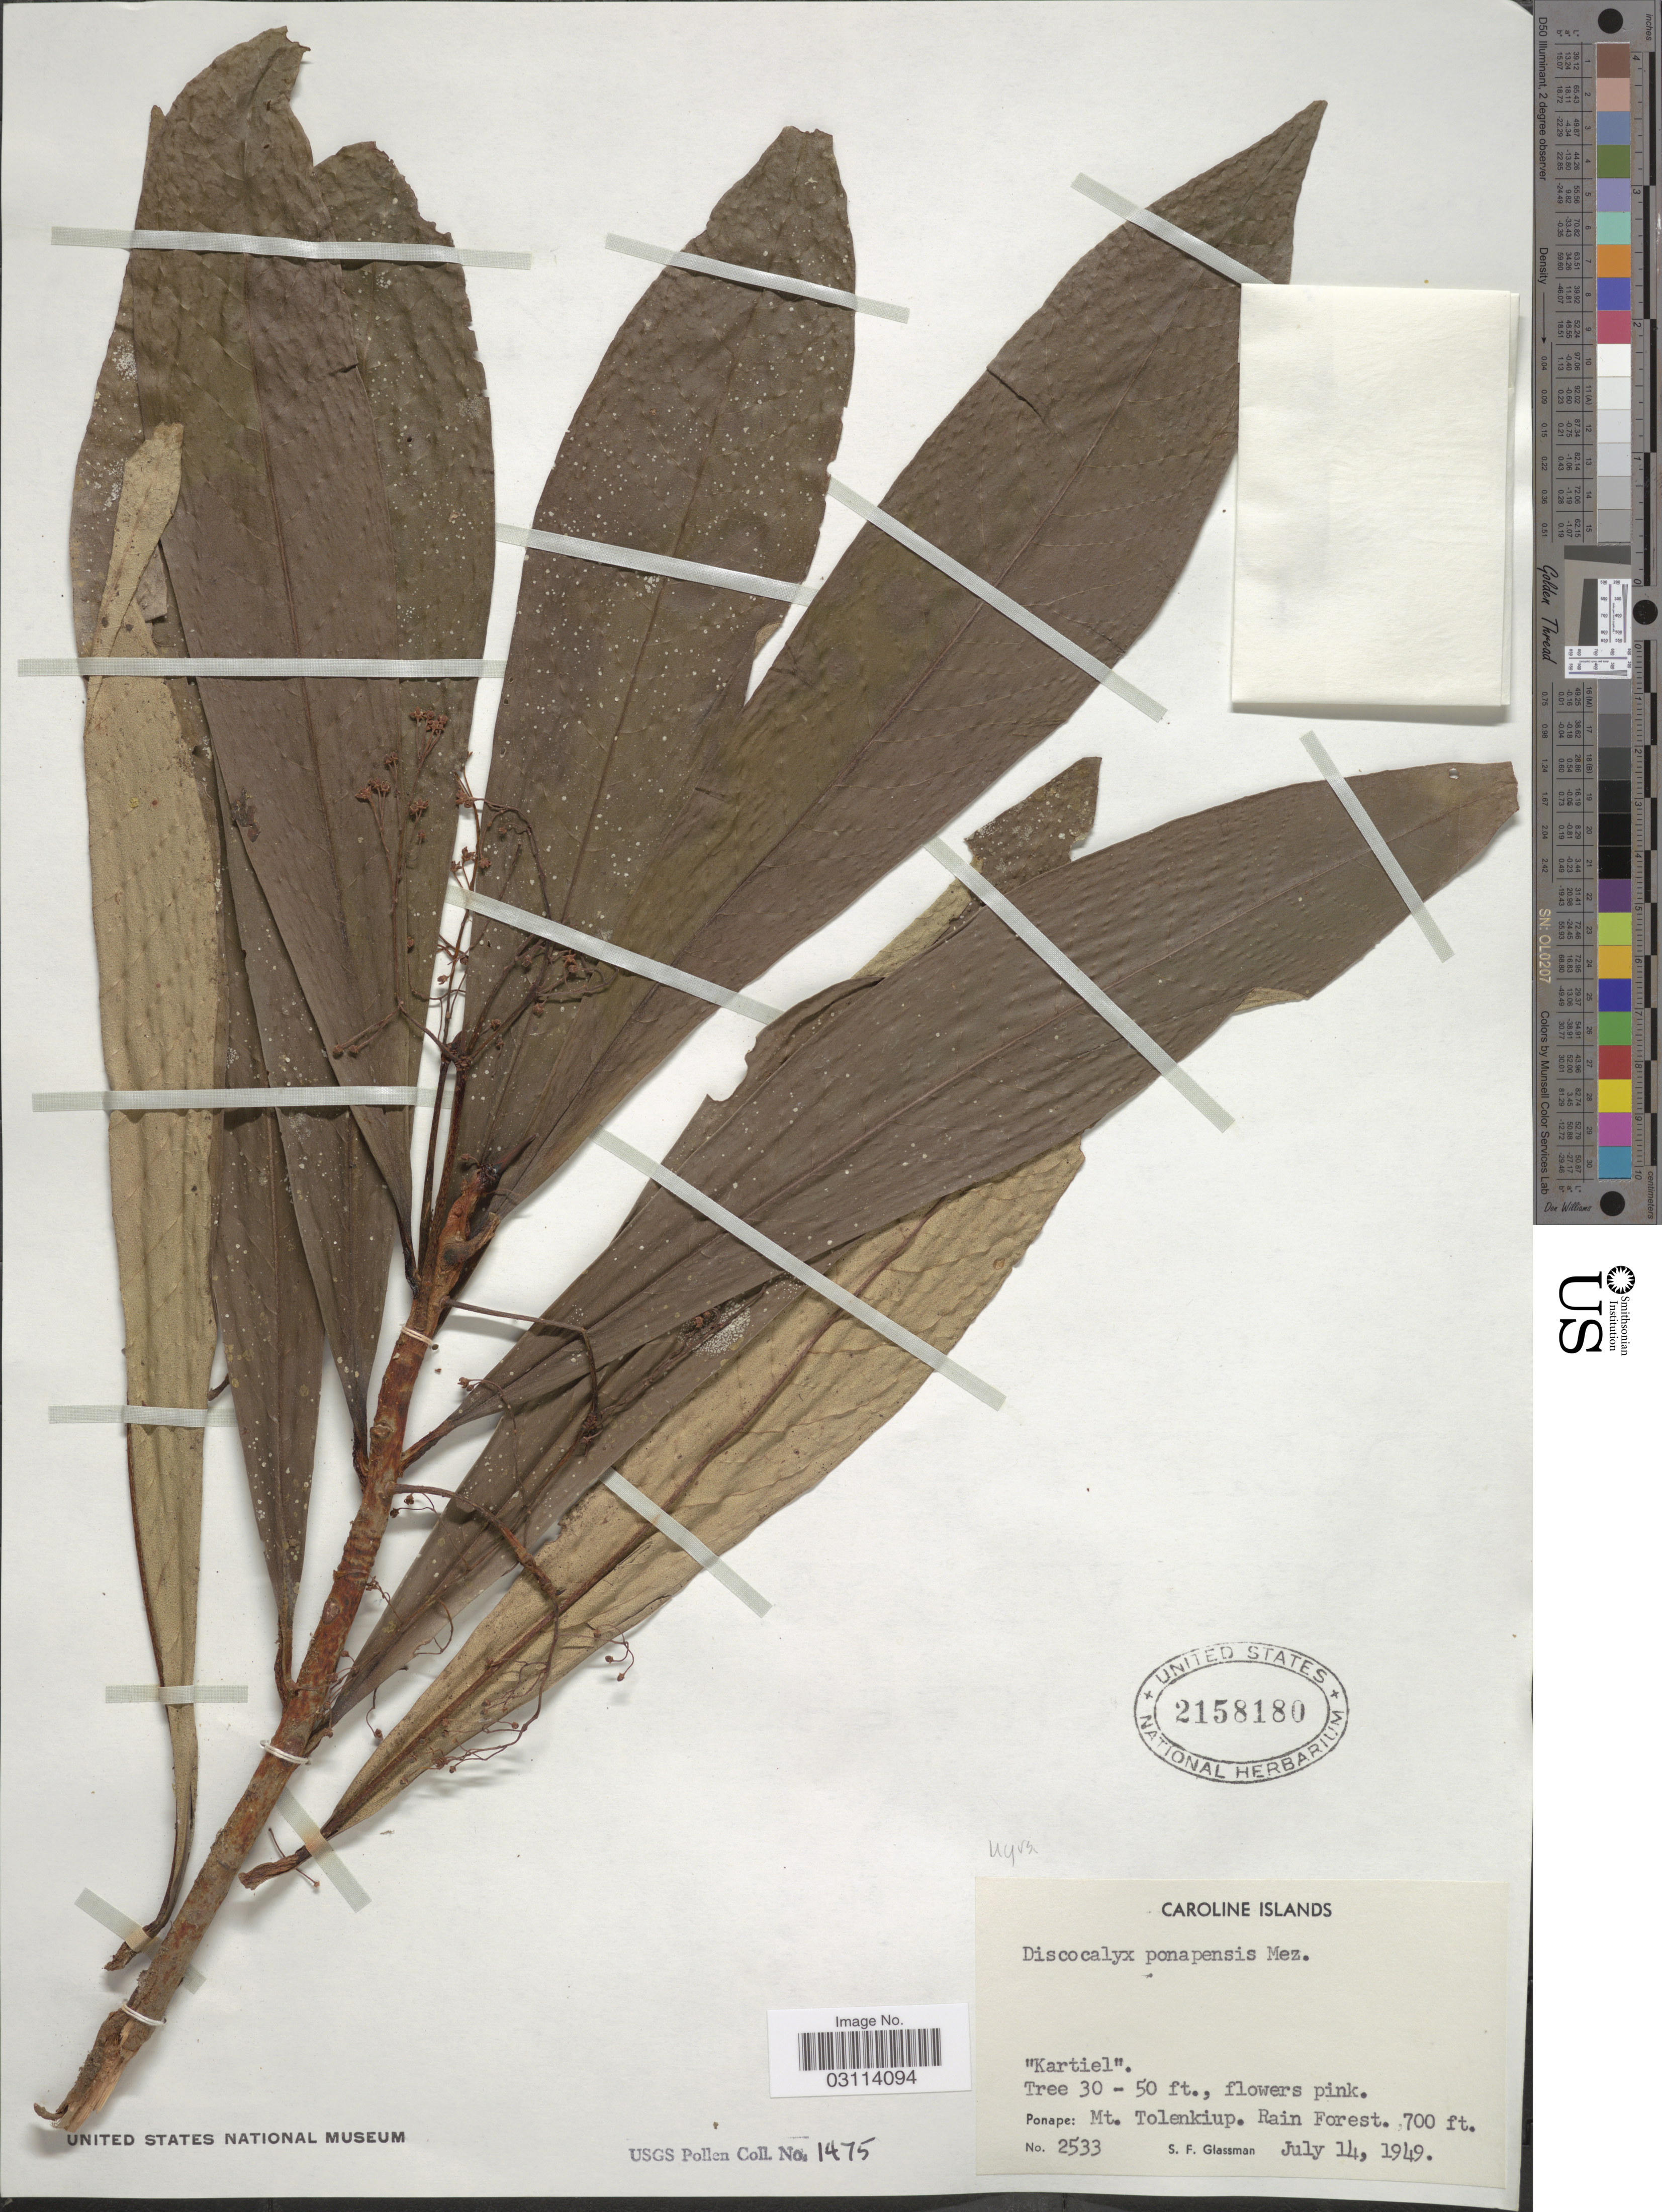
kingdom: Plantae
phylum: Tracheophyta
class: Magnoliopsida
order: Ericales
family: Primulaceae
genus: Discocalyx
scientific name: Discocalyx ponapensis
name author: Mez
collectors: S. F. Glassman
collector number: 2533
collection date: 1949-07-14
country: Micronesia, Federated States of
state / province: Pohnpei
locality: Ponape: Mt. Tolenkiup.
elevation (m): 213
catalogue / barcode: US 2158180